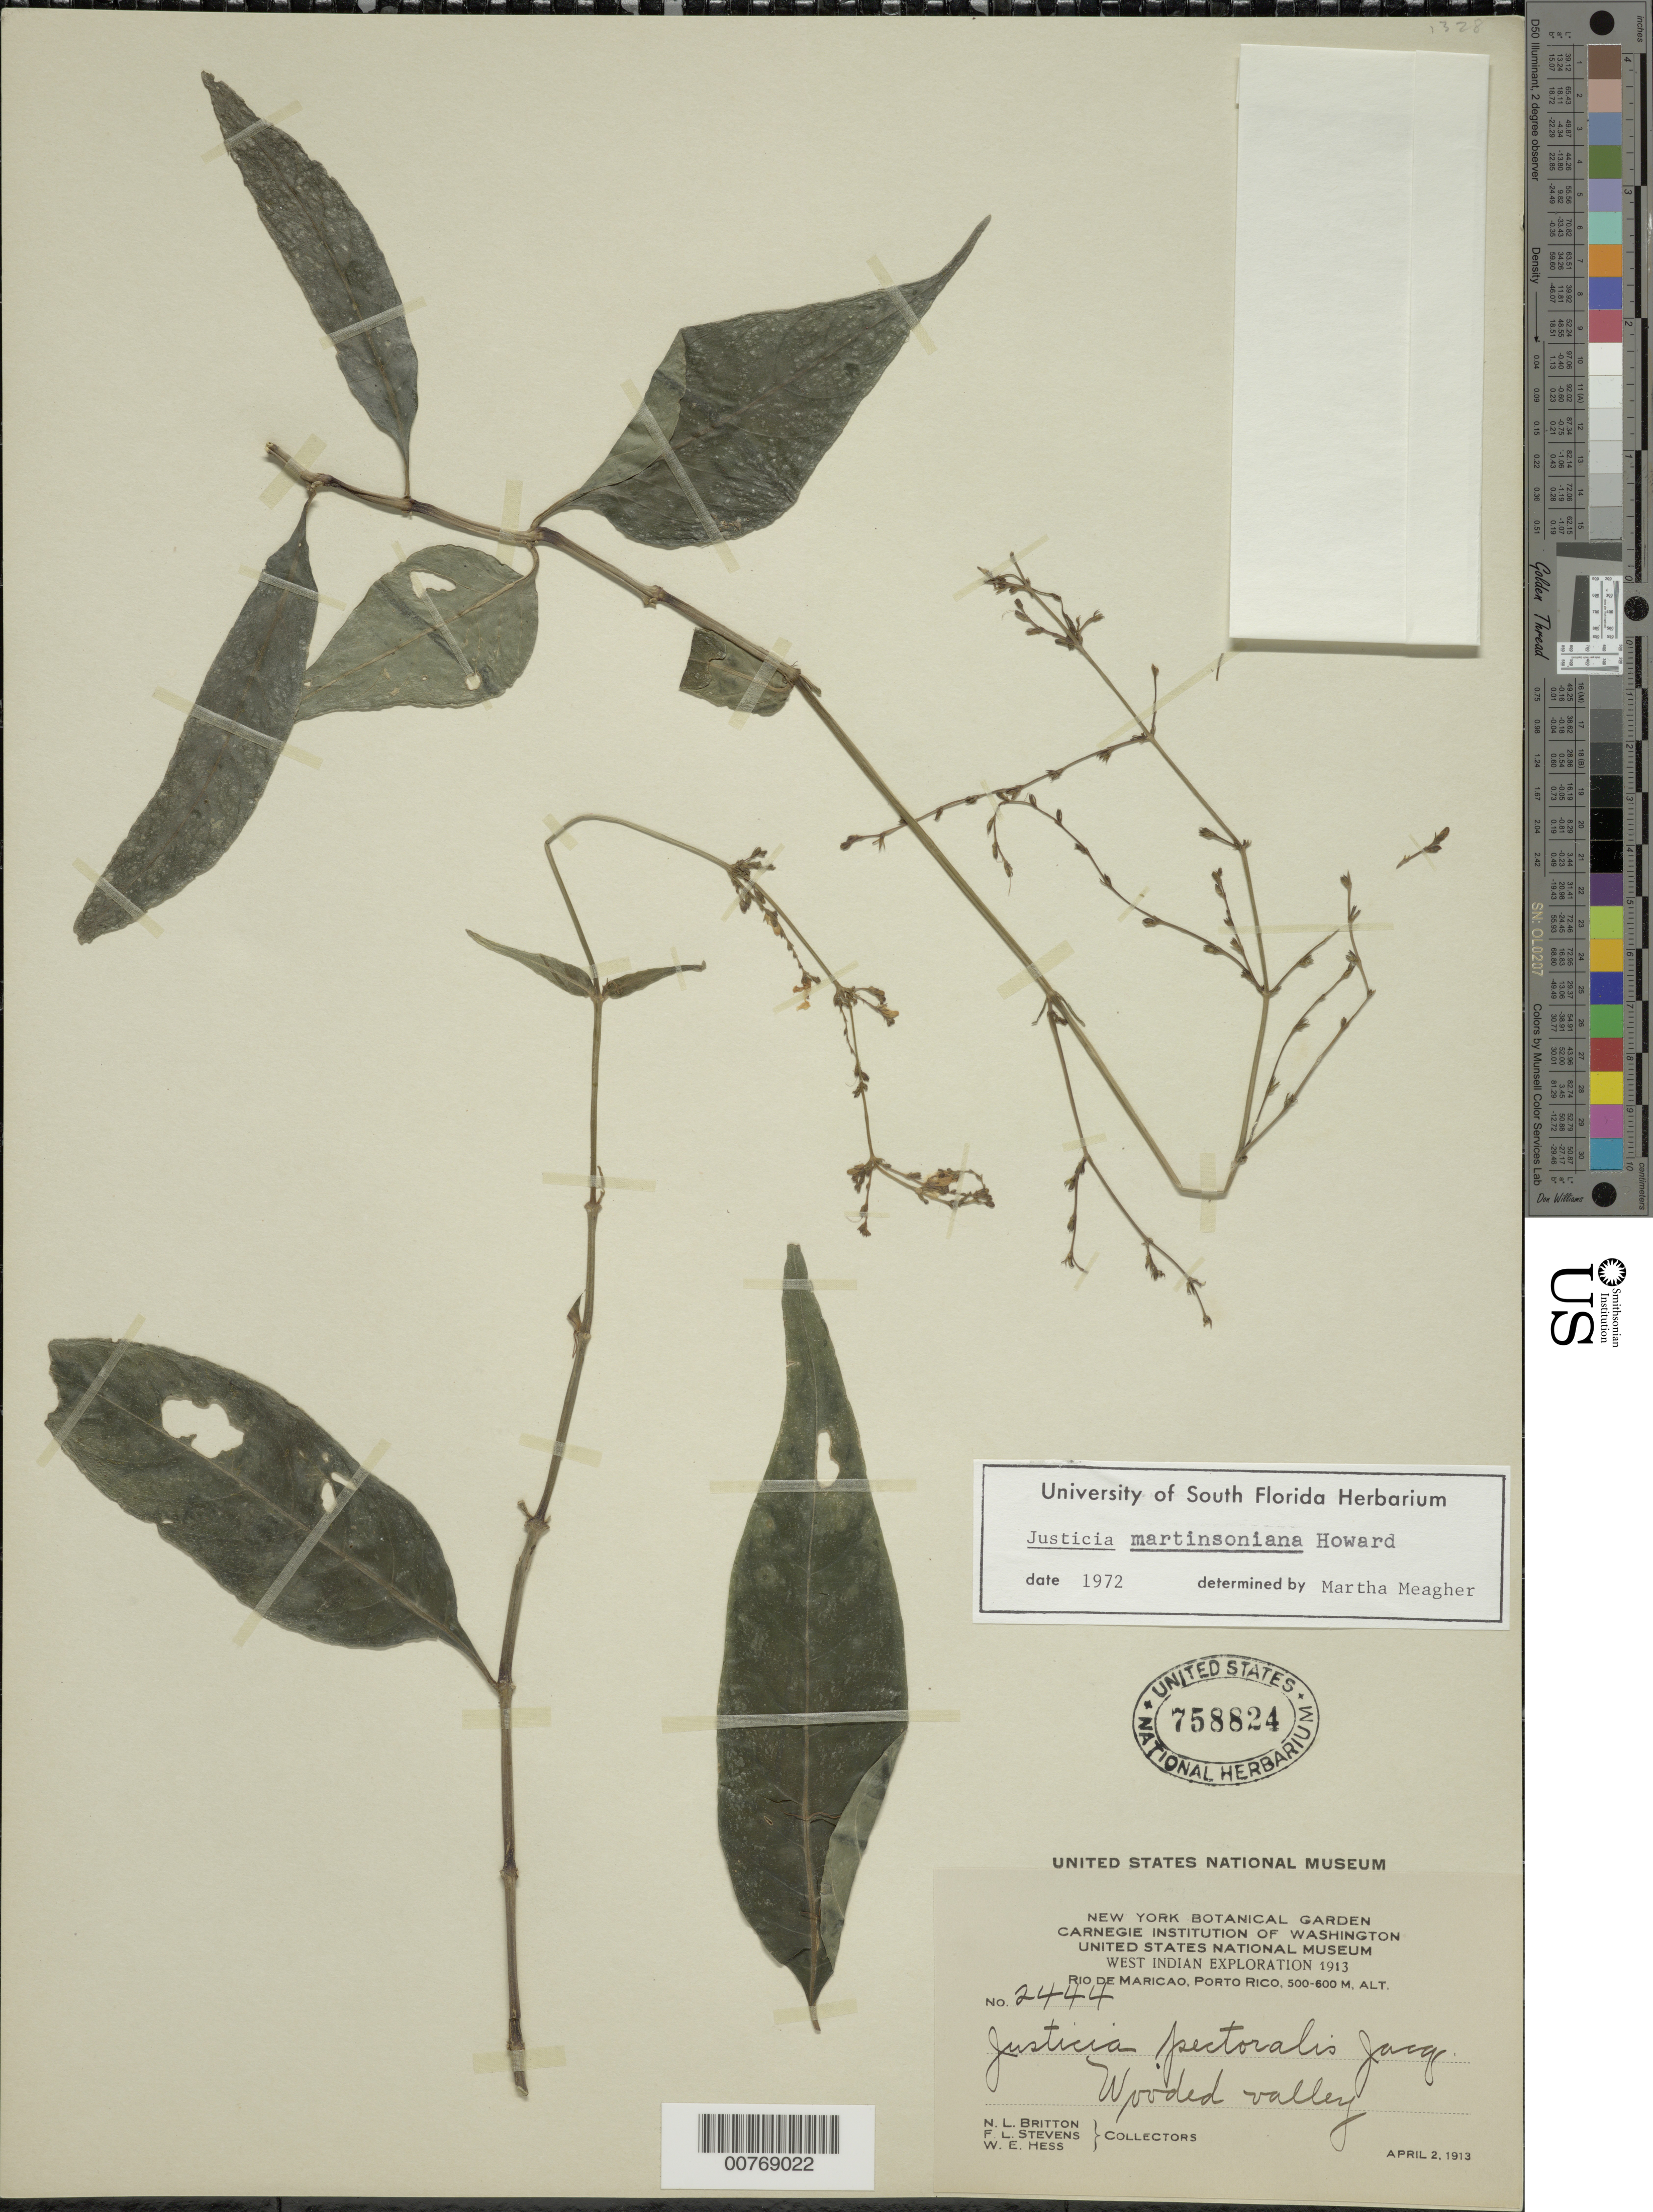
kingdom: Plantae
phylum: Tracheophyta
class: Magnoliopsida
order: Lamiales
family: Acanthaceae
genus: Justicia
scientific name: Justicia martinsoniana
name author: R.A. Howard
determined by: Meagher, M.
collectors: N. Britton, F. L. Stevens & W. Hess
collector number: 2444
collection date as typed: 02 Apr 1913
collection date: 1913-04-02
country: Puerto Rico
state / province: Maricao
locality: Rio Maricao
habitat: Wooded valley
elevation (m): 500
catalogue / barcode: US 758824